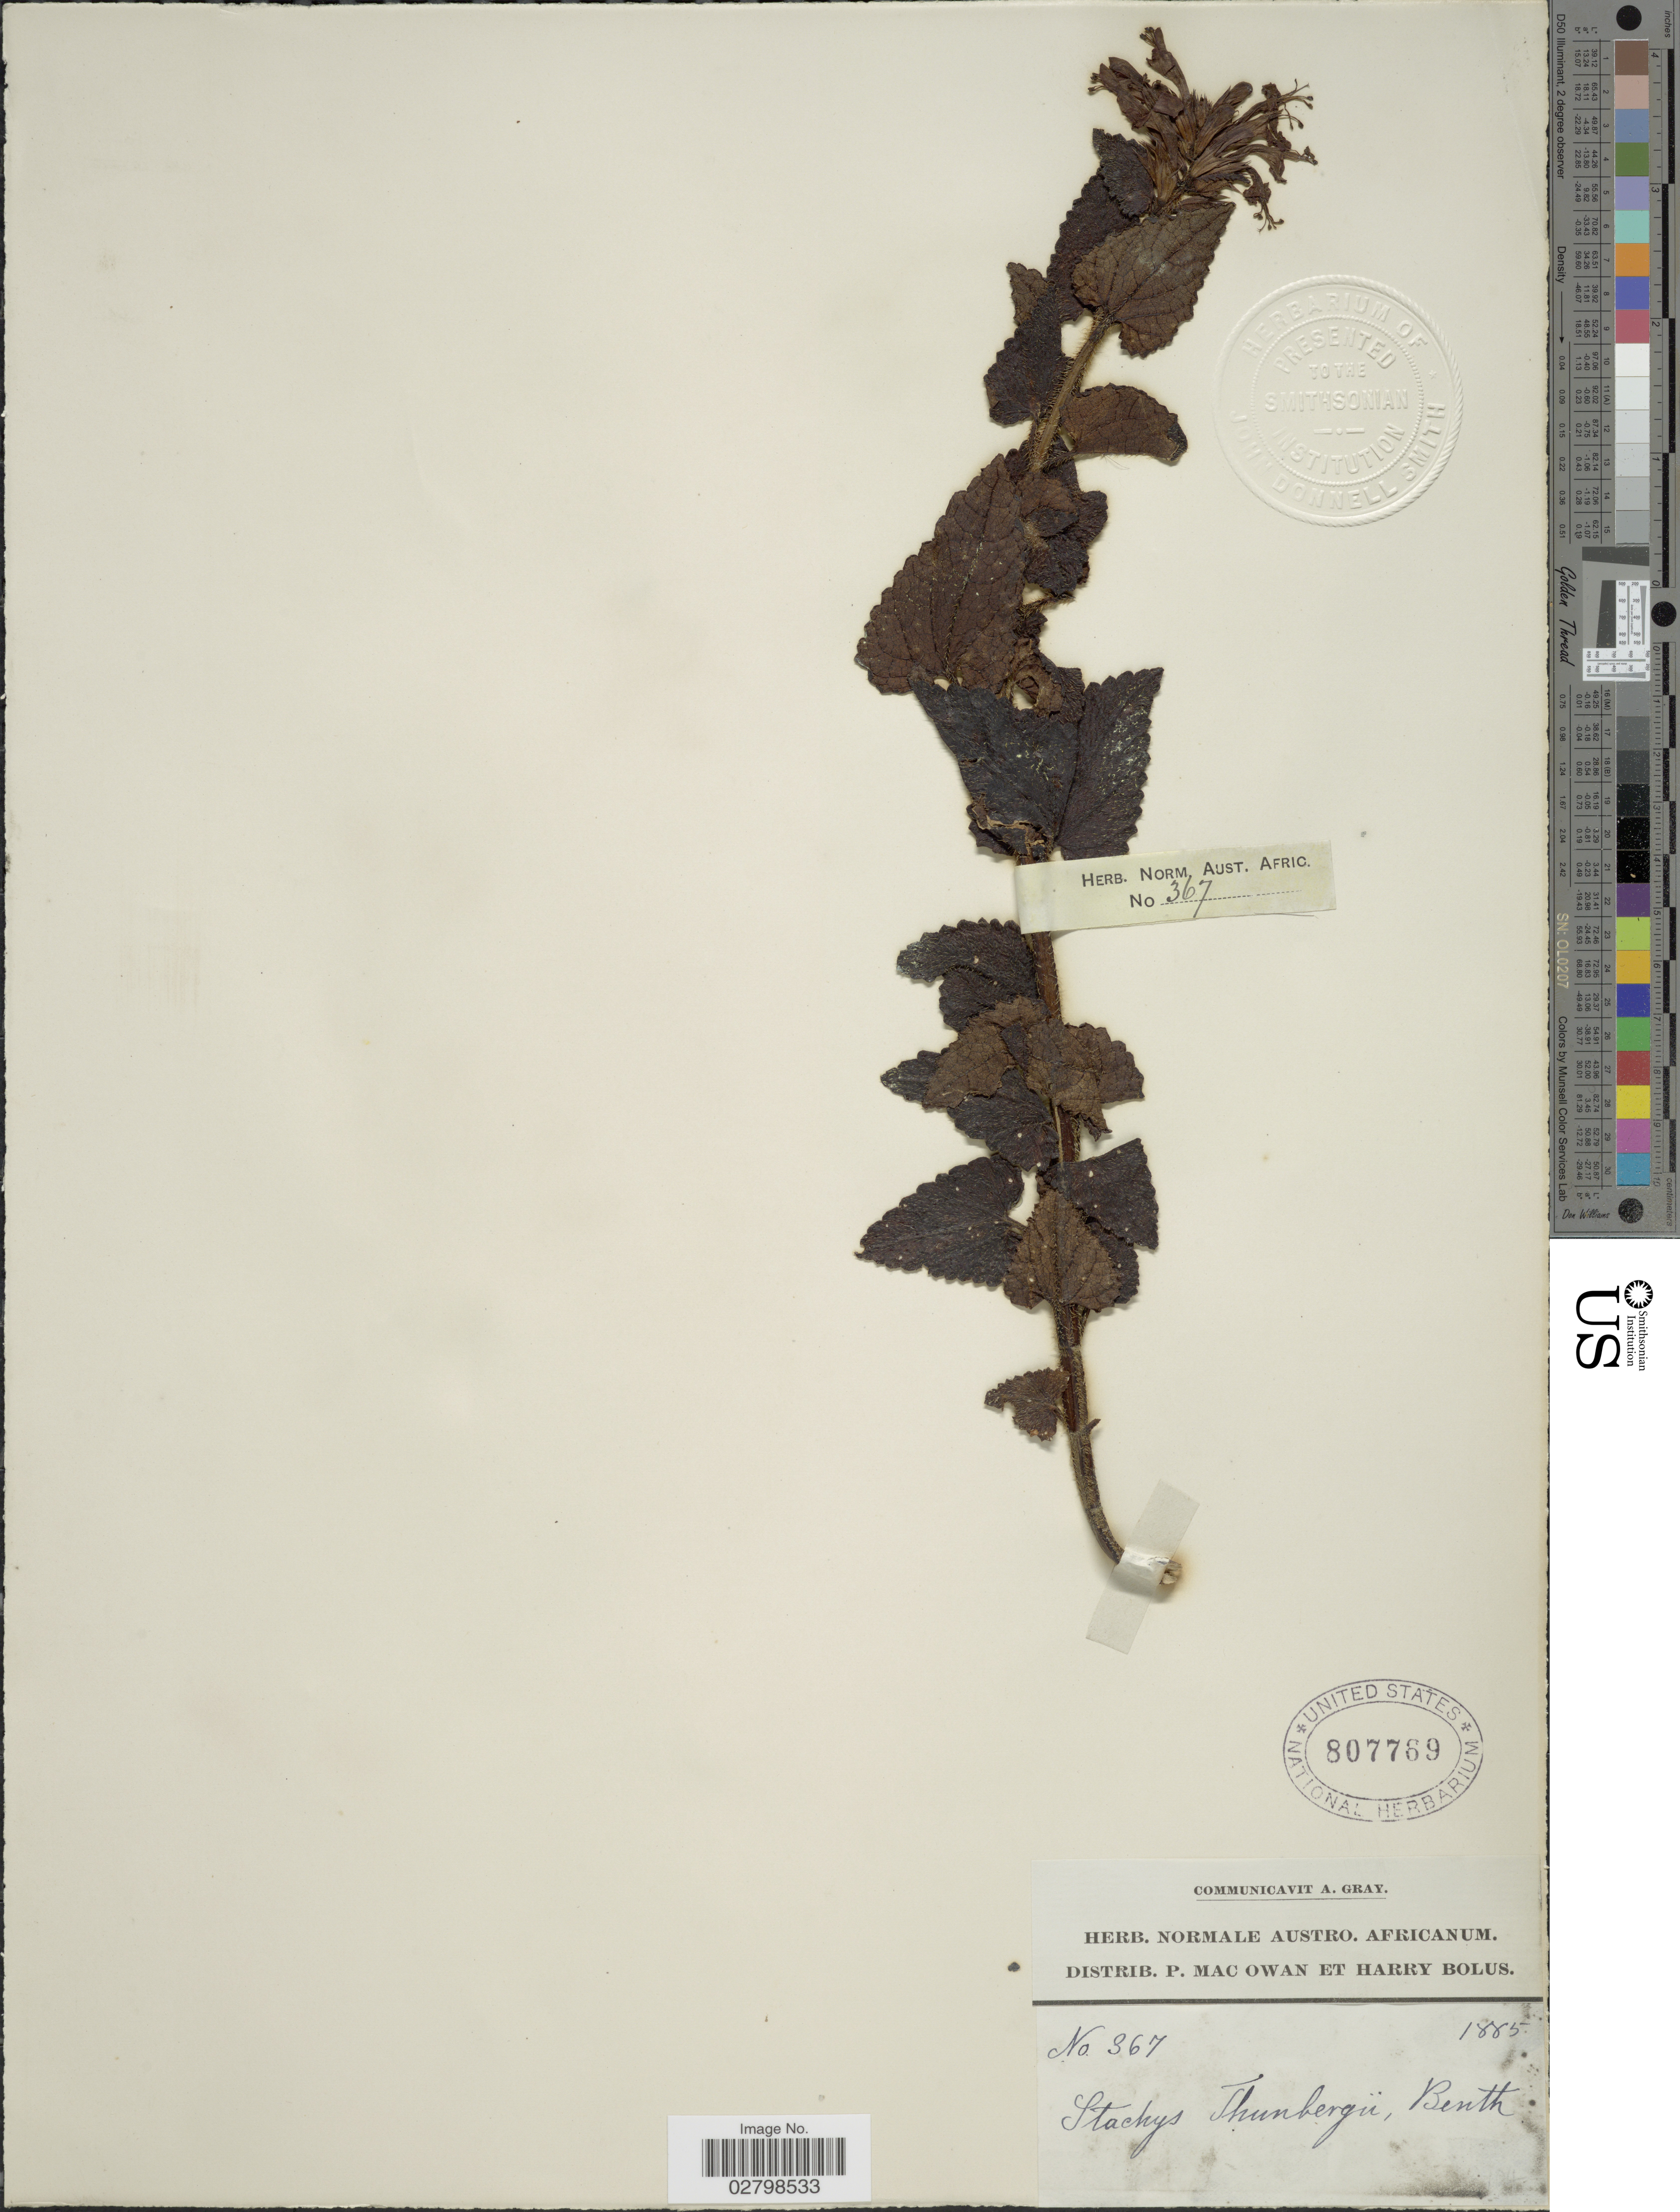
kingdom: Plantae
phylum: Tracheophyta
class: Magnoliopsida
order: Lamiales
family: Lamiaceae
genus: Stachys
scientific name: Stachys thunbergii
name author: Benth.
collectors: P. MacOwan & H. Bolus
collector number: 367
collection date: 1885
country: South Africa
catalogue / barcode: US 807769